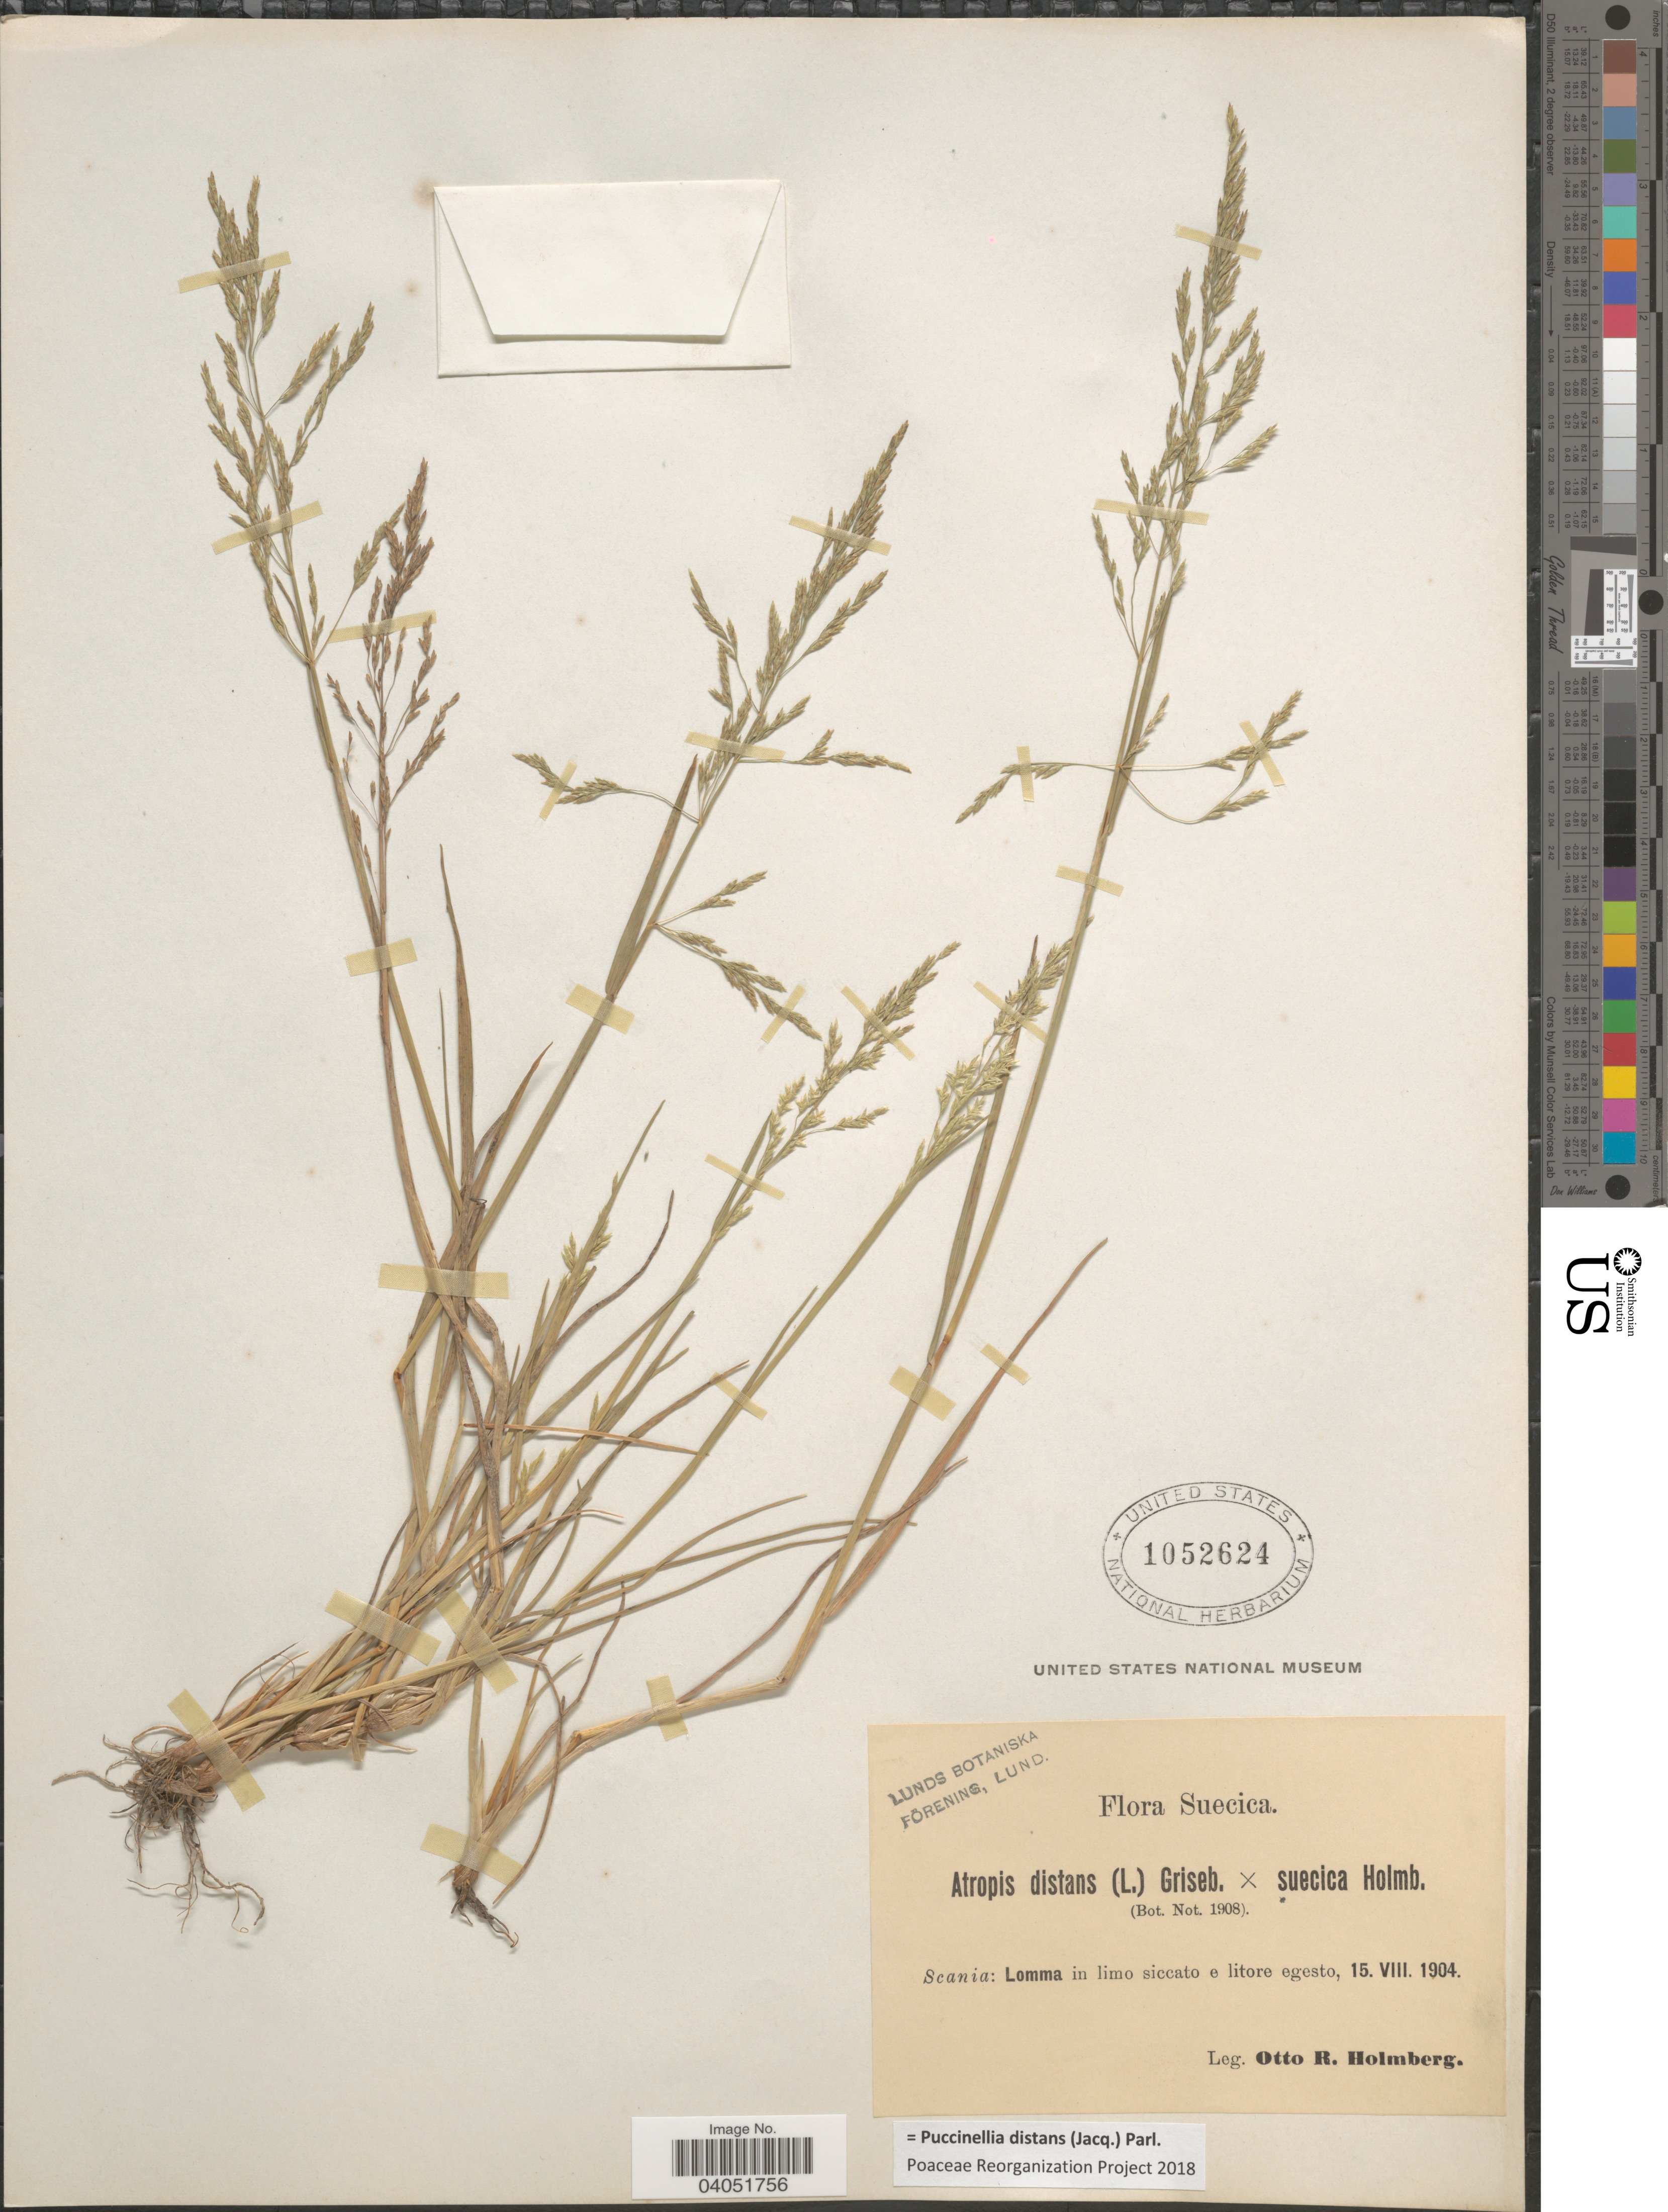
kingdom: Plantae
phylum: Tracheophyta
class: Liliopsida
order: Poales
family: Poaceae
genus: Puccinellia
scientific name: Puccinellia distans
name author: (Jacq.) Parl.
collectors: O. Holmberg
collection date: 1904-08-15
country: Sweden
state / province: Skåne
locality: Suecica. Lomma in limo siccato e litore egesto.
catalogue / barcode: US 1052624